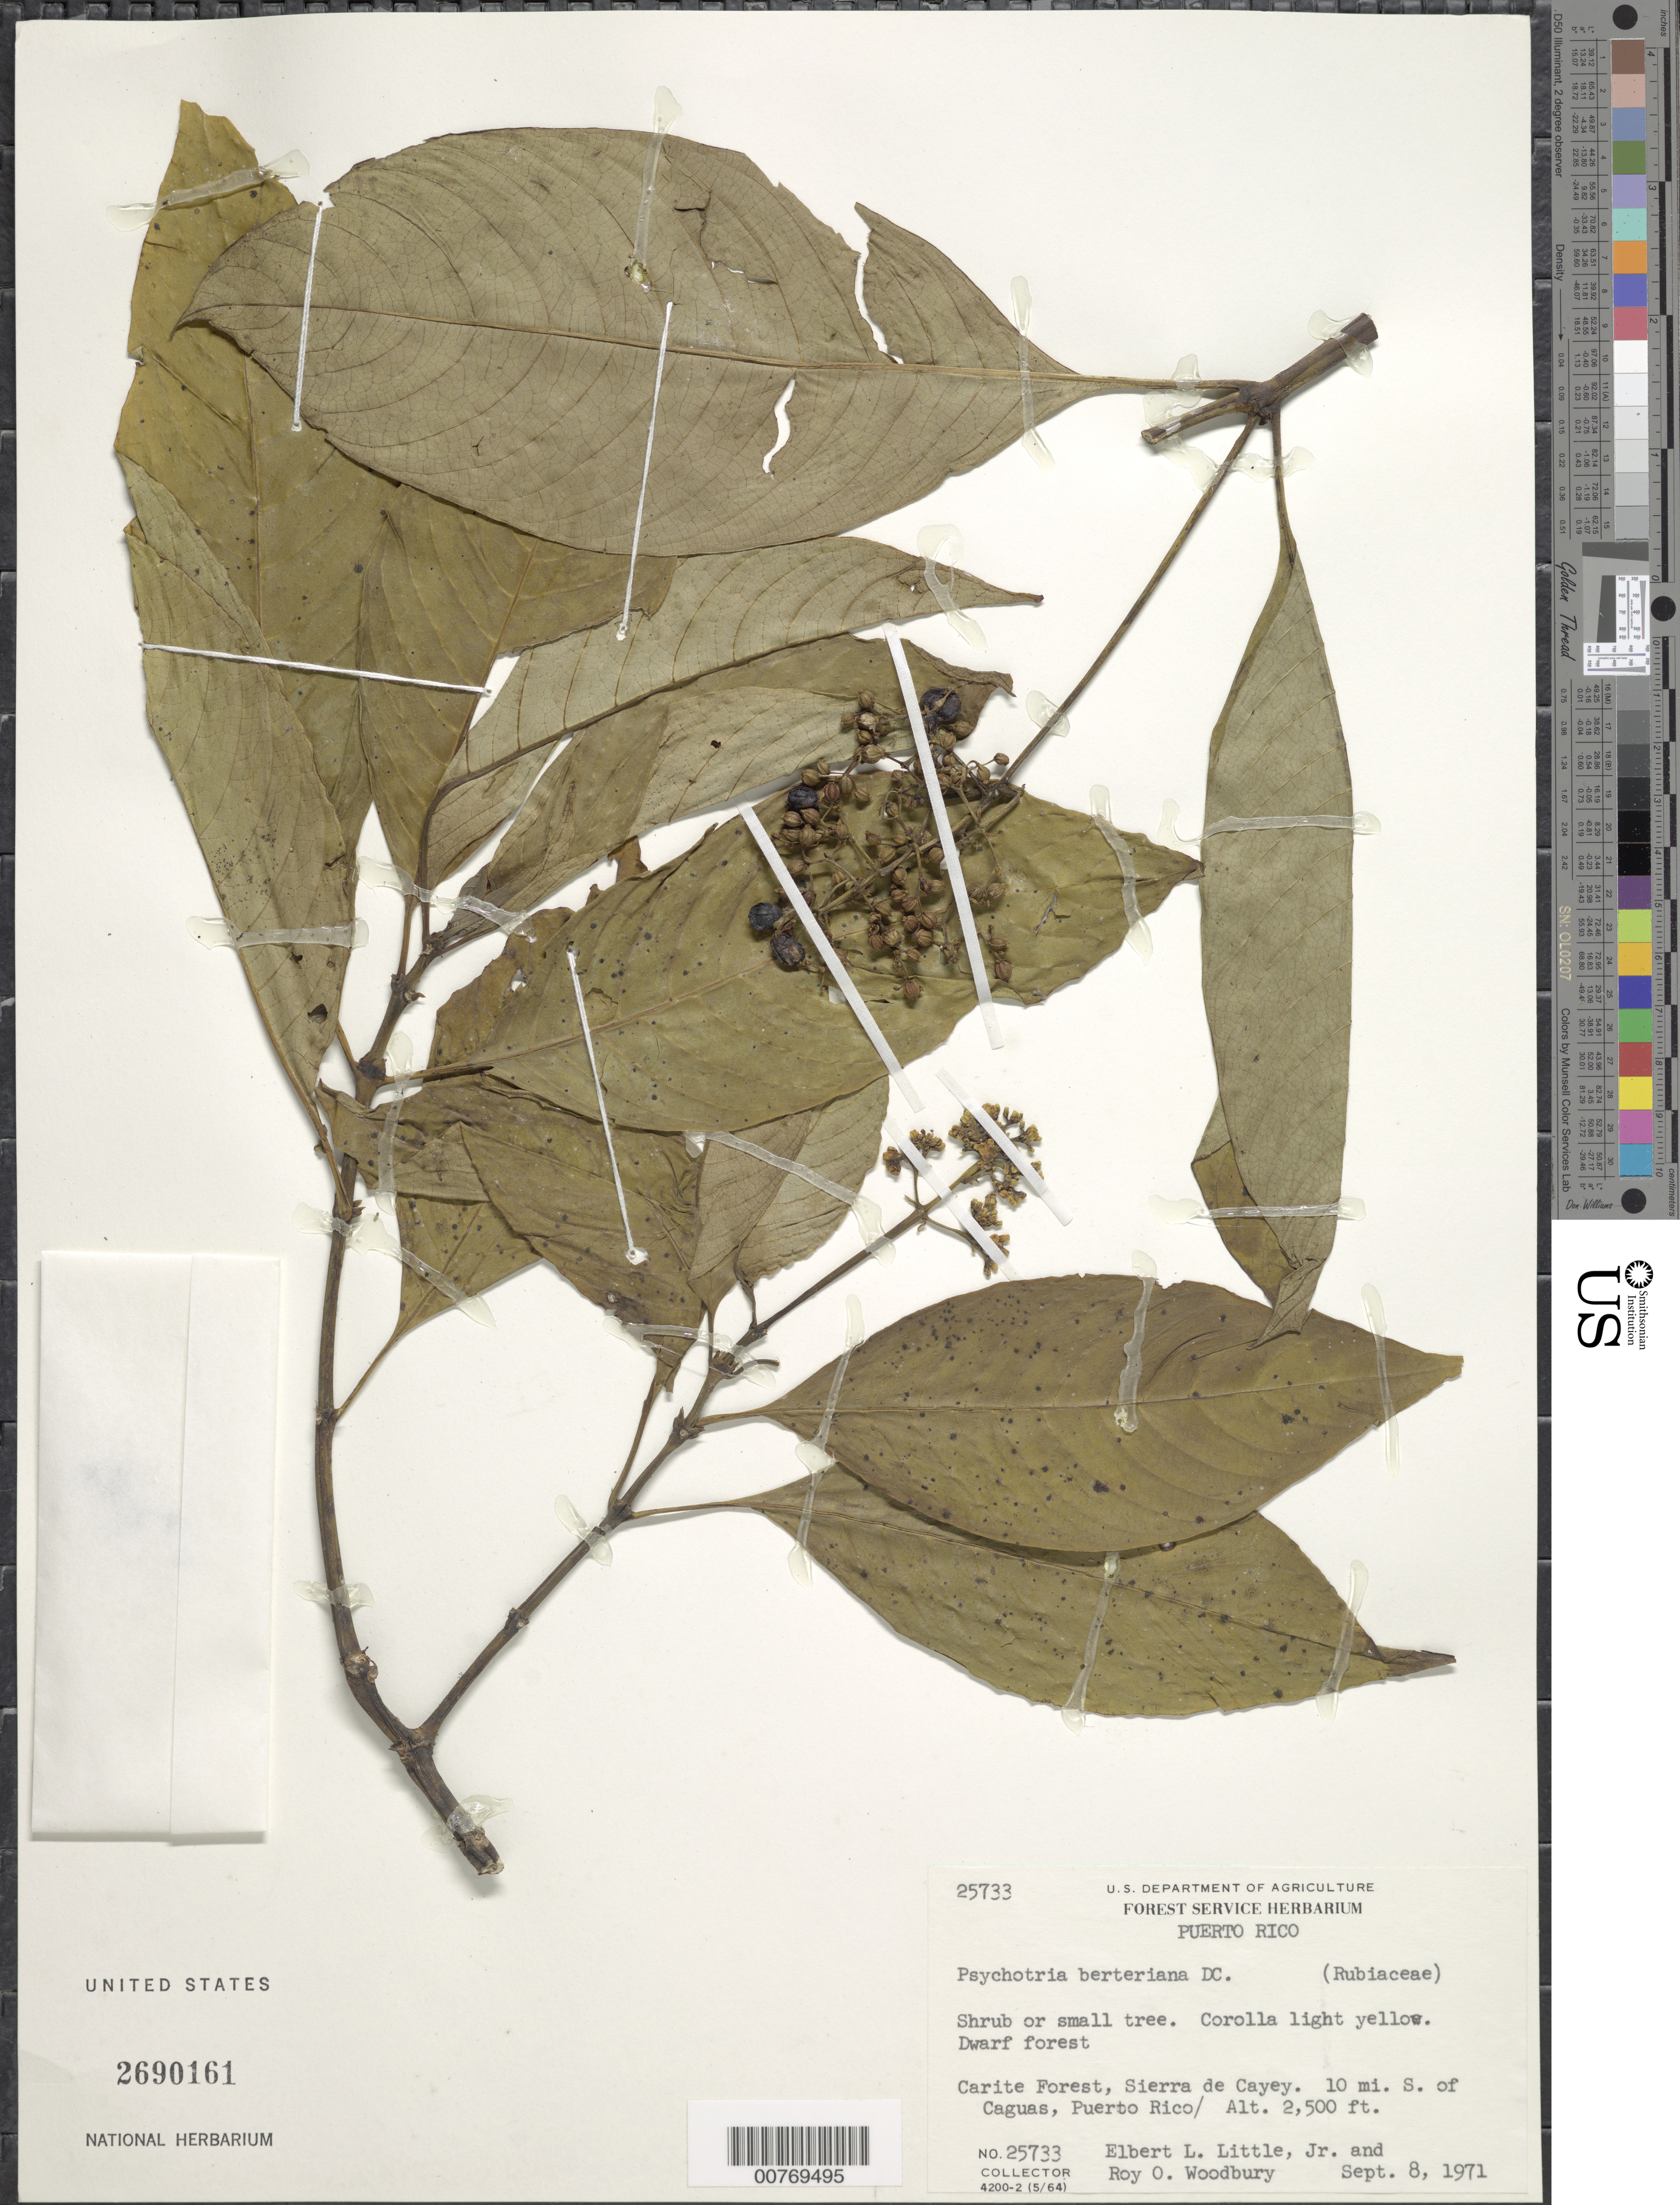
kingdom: Plantae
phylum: Tracheophyta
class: Magnoliopsida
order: Gentianales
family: Rubiaceae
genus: Psychotria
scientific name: Psychotria berteroana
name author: DC.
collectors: E. L. Little & R. O. Woodbury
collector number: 25733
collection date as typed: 08 Sep 1971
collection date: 1971-09-08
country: Puerto Rico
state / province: Cayey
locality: Carite Forest, Sierra de Cayey, 10 mi S of Caguas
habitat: Dwarf forest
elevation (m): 762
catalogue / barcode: US 2690161